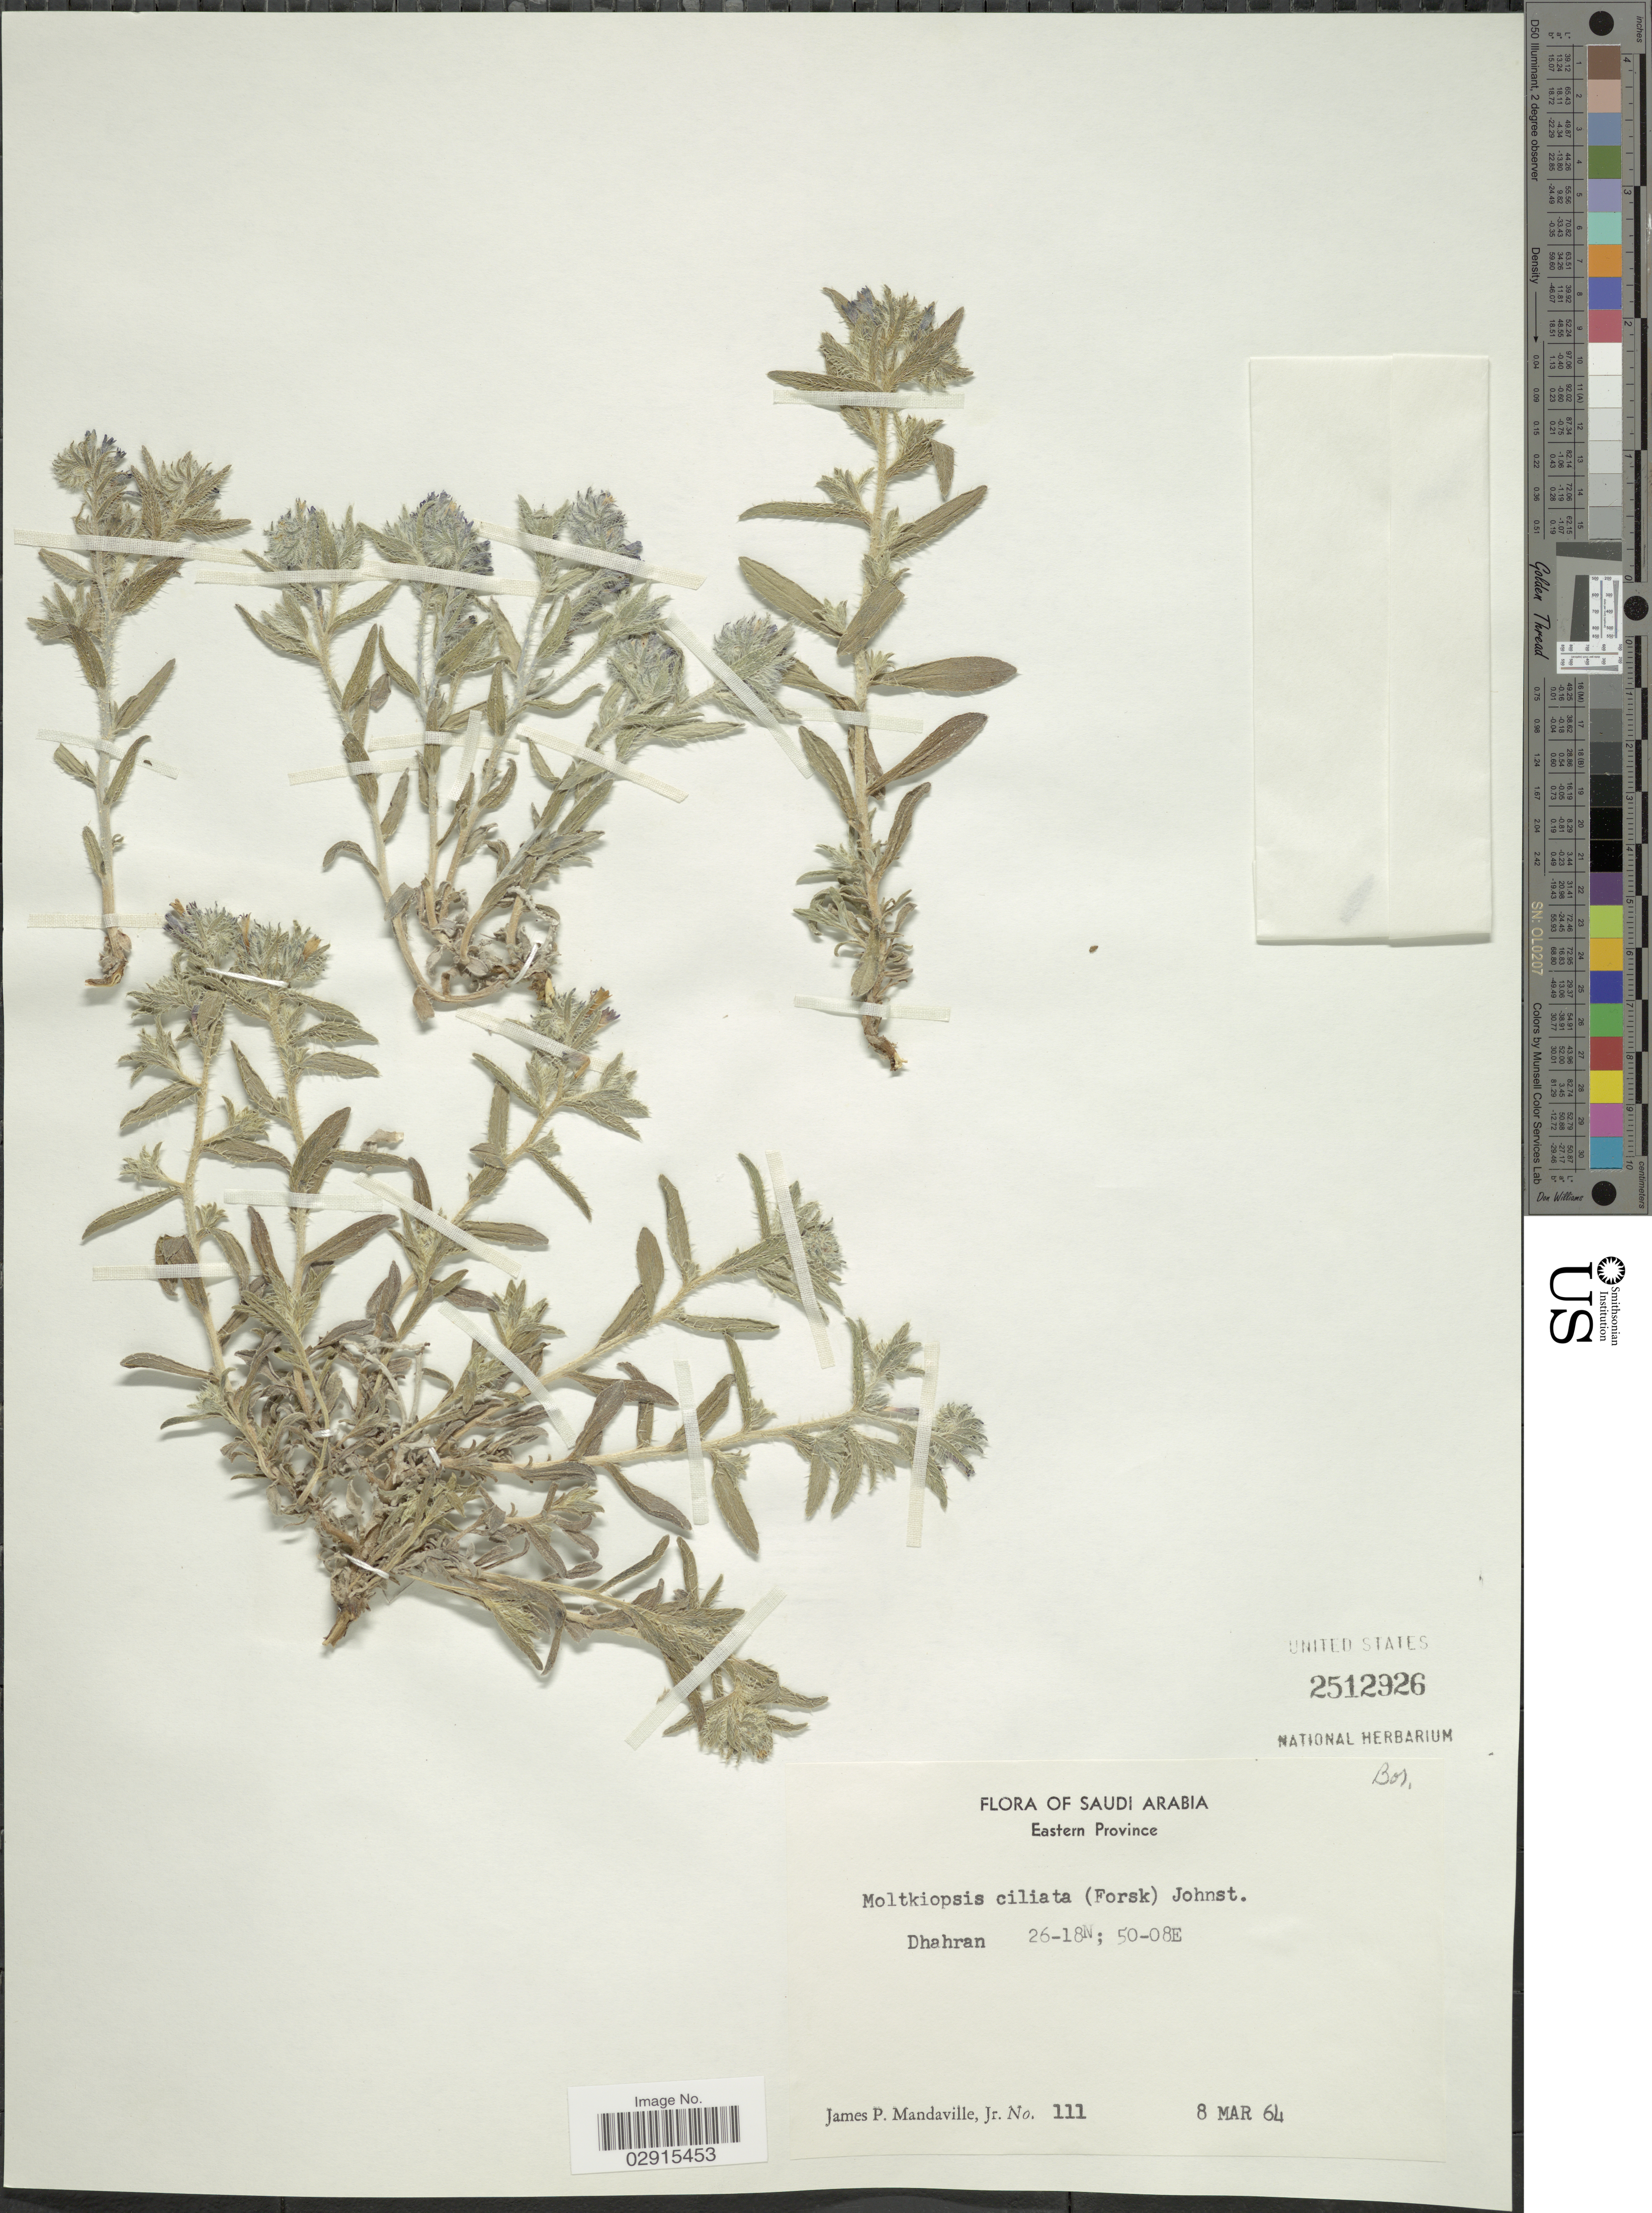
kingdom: Plantae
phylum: Tracheophyta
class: Magnoliopsida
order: Boraginales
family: Boraginaceae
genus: Lithospermum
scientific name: Lithospermum ciliatum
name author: Forssk.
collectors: J. Mandaville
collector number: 111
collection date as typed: Transcribed d/m/y: 8/3/64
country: Saudi Arabia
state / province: Ash Sharqiyah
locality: Saudi Arabia, Eastern Province, Dhahran.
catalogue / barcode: US 2512926